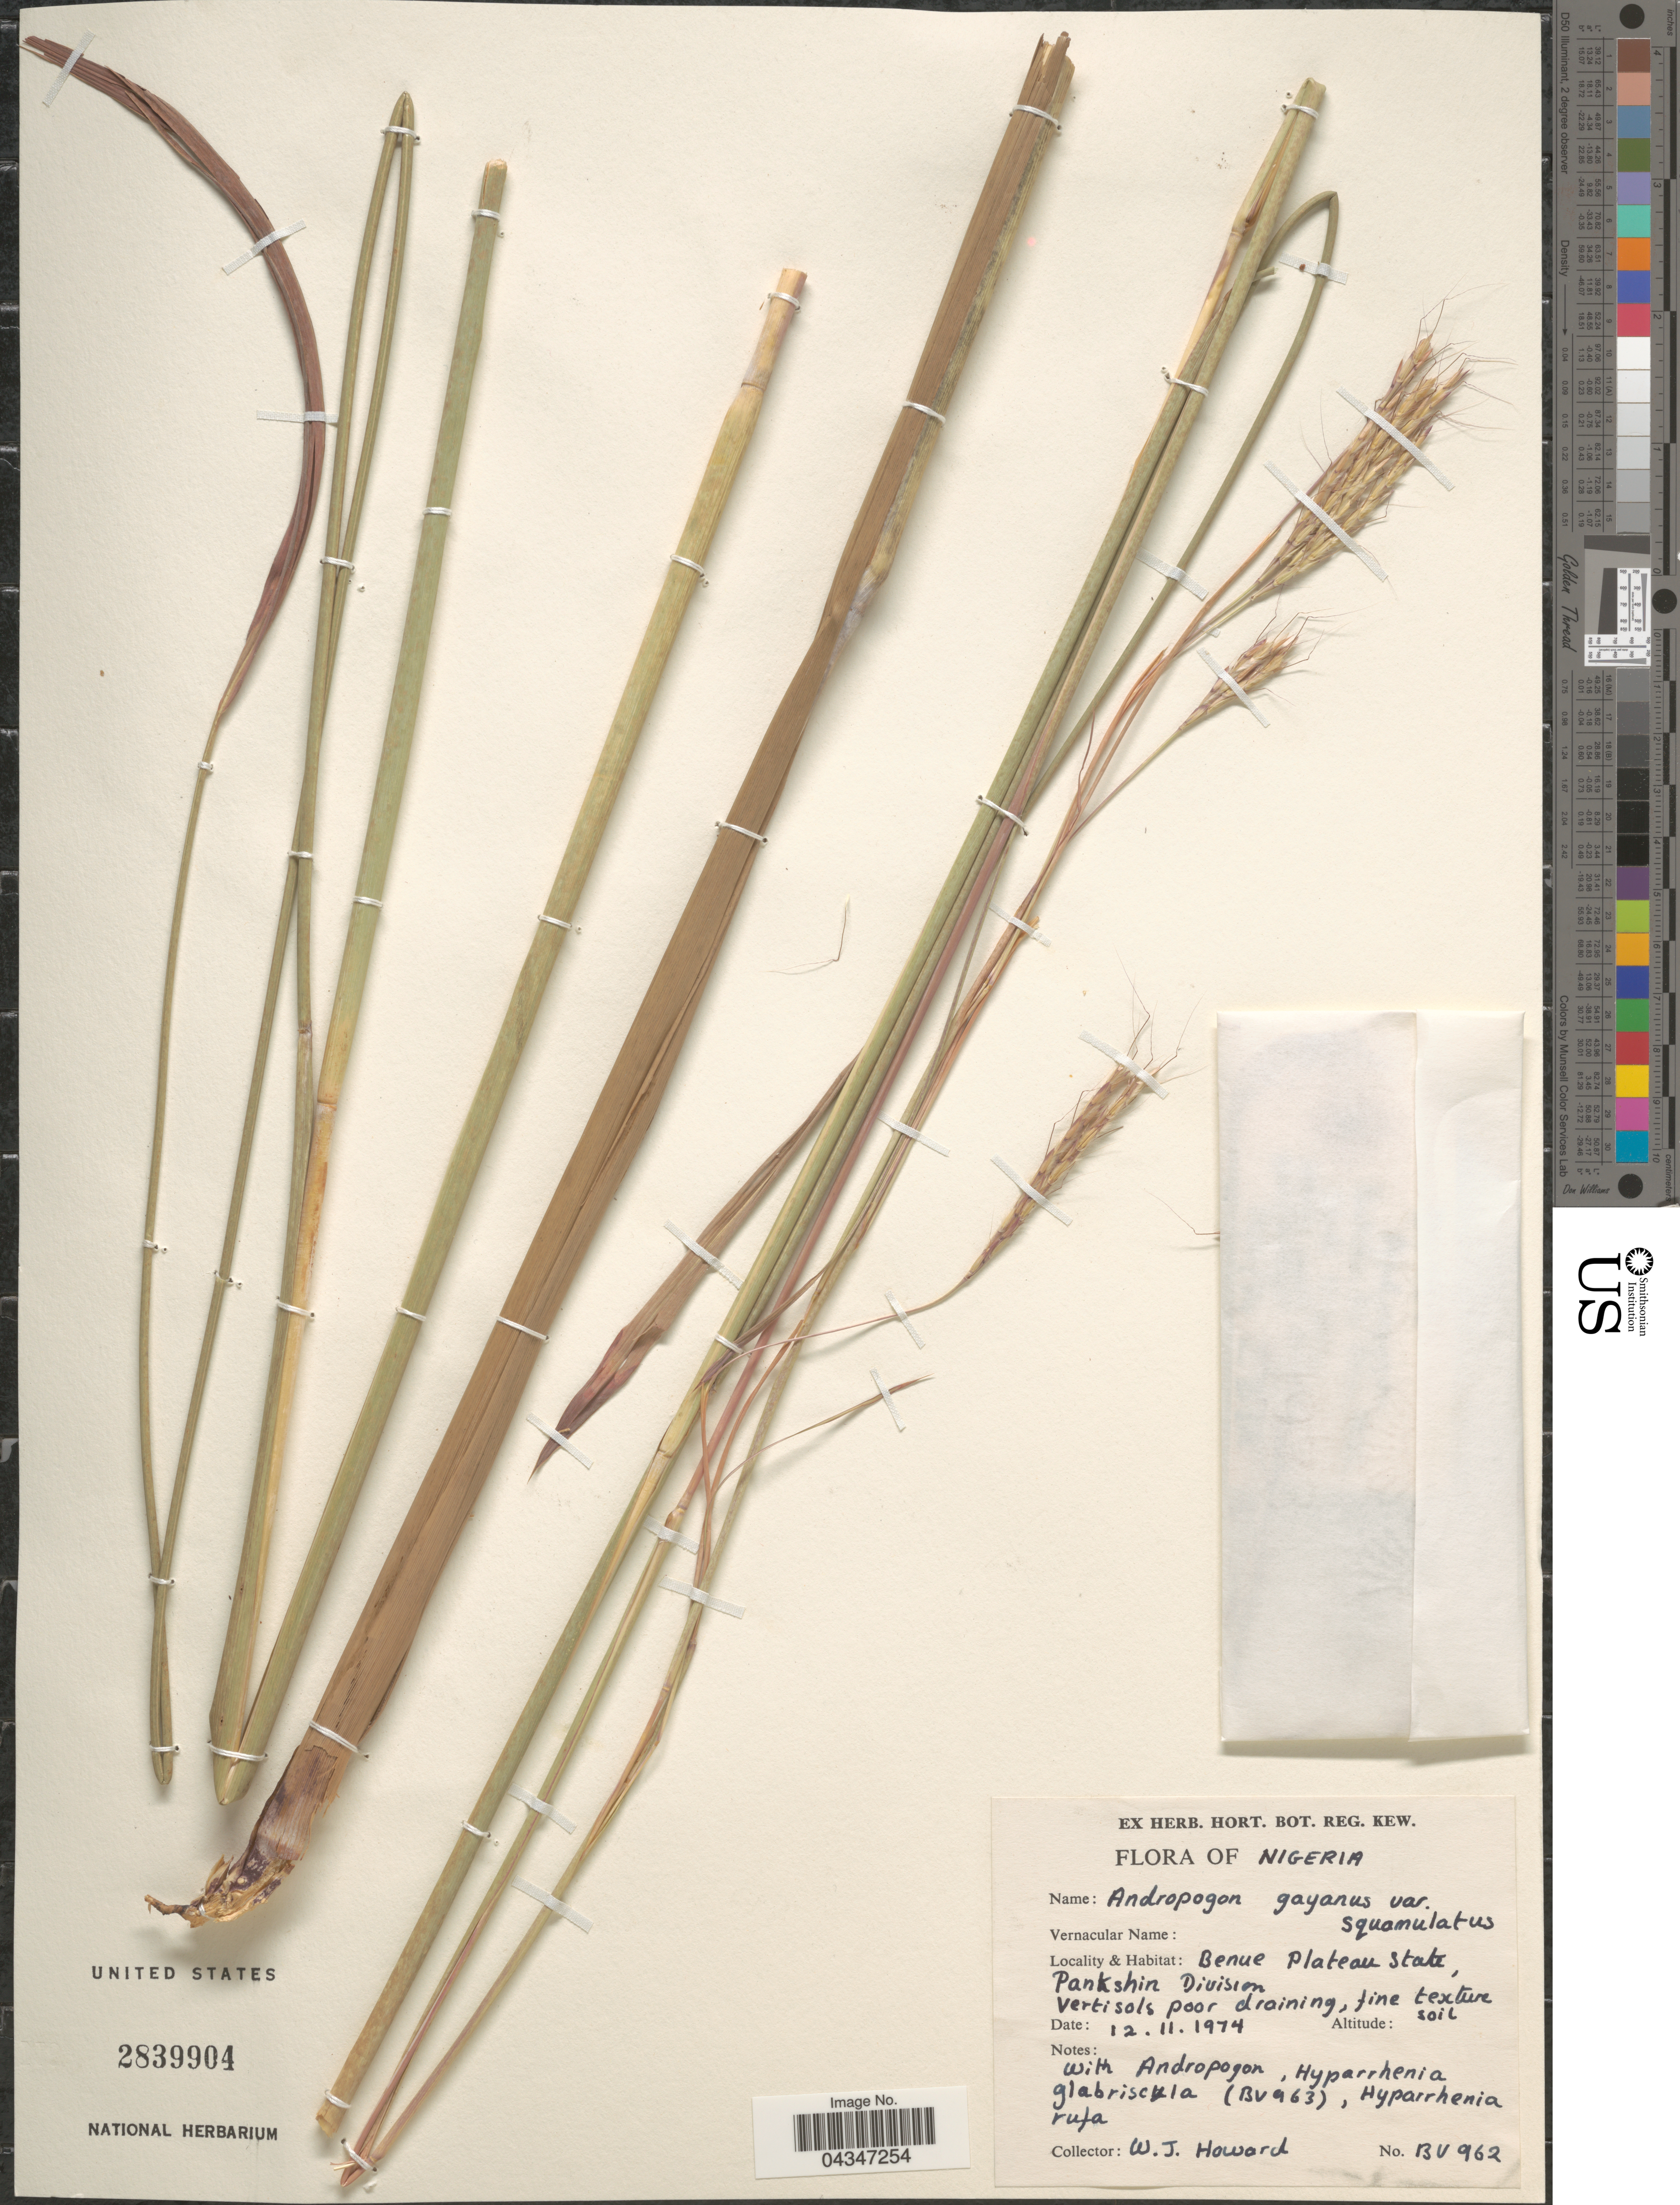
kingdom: Plantae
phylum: Tracheophyta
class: Liliopsida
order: Poales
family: Poaceae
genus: Andropogon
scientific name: Andropogon gayanus var. polycladus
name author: (Hack.) Clayton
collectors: W. J. Howard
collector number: BV962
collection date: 1974-11-12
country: Nigeria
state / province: Benue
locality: Benue Plateau State, Pankshin Division.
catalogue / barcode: US 2839904